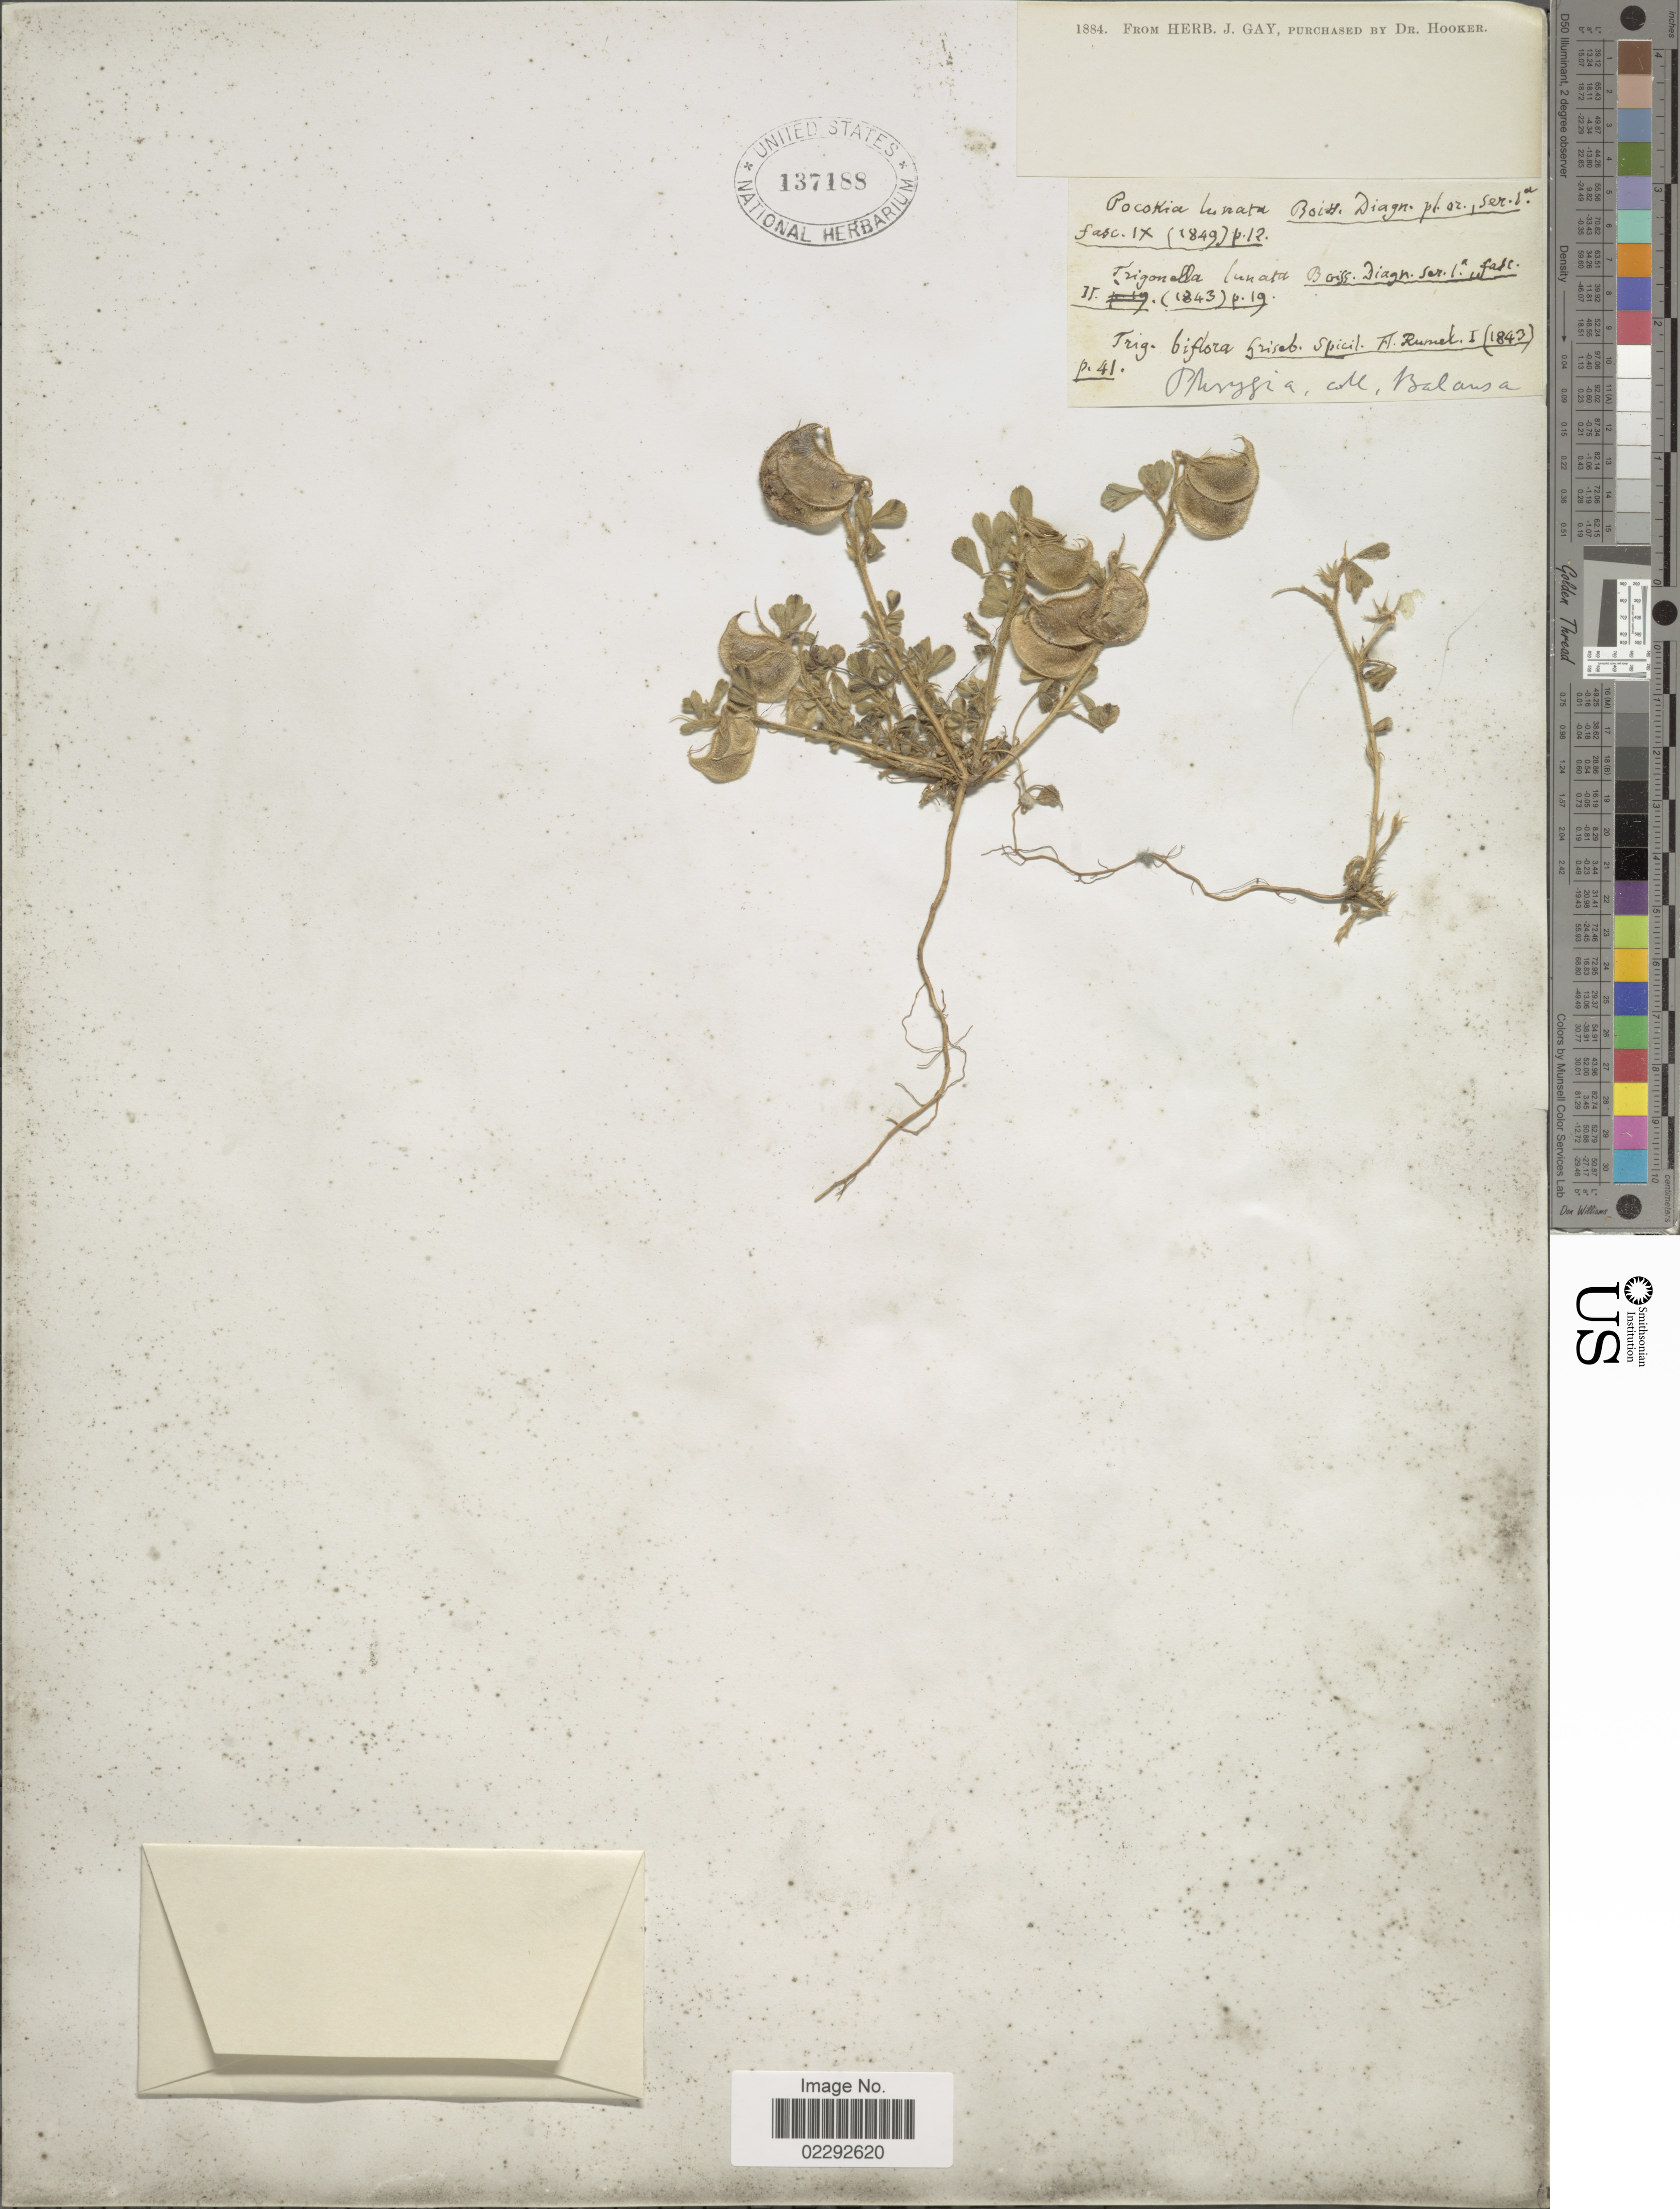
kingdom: Plantae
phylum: Tracheophyta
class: Magnoliopsida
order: Fabales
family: Fabaceae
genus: Medicago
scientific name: Medicago biflora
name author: (Griseb.) Small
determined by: Strong, Mark T., (BOT), Smithsonian Institution - National Museum of Natural History (UNITED STATES)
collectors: -. Balansa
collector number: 35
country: Turkey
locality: Phrygia [unsure placement]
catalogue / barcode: US 137188